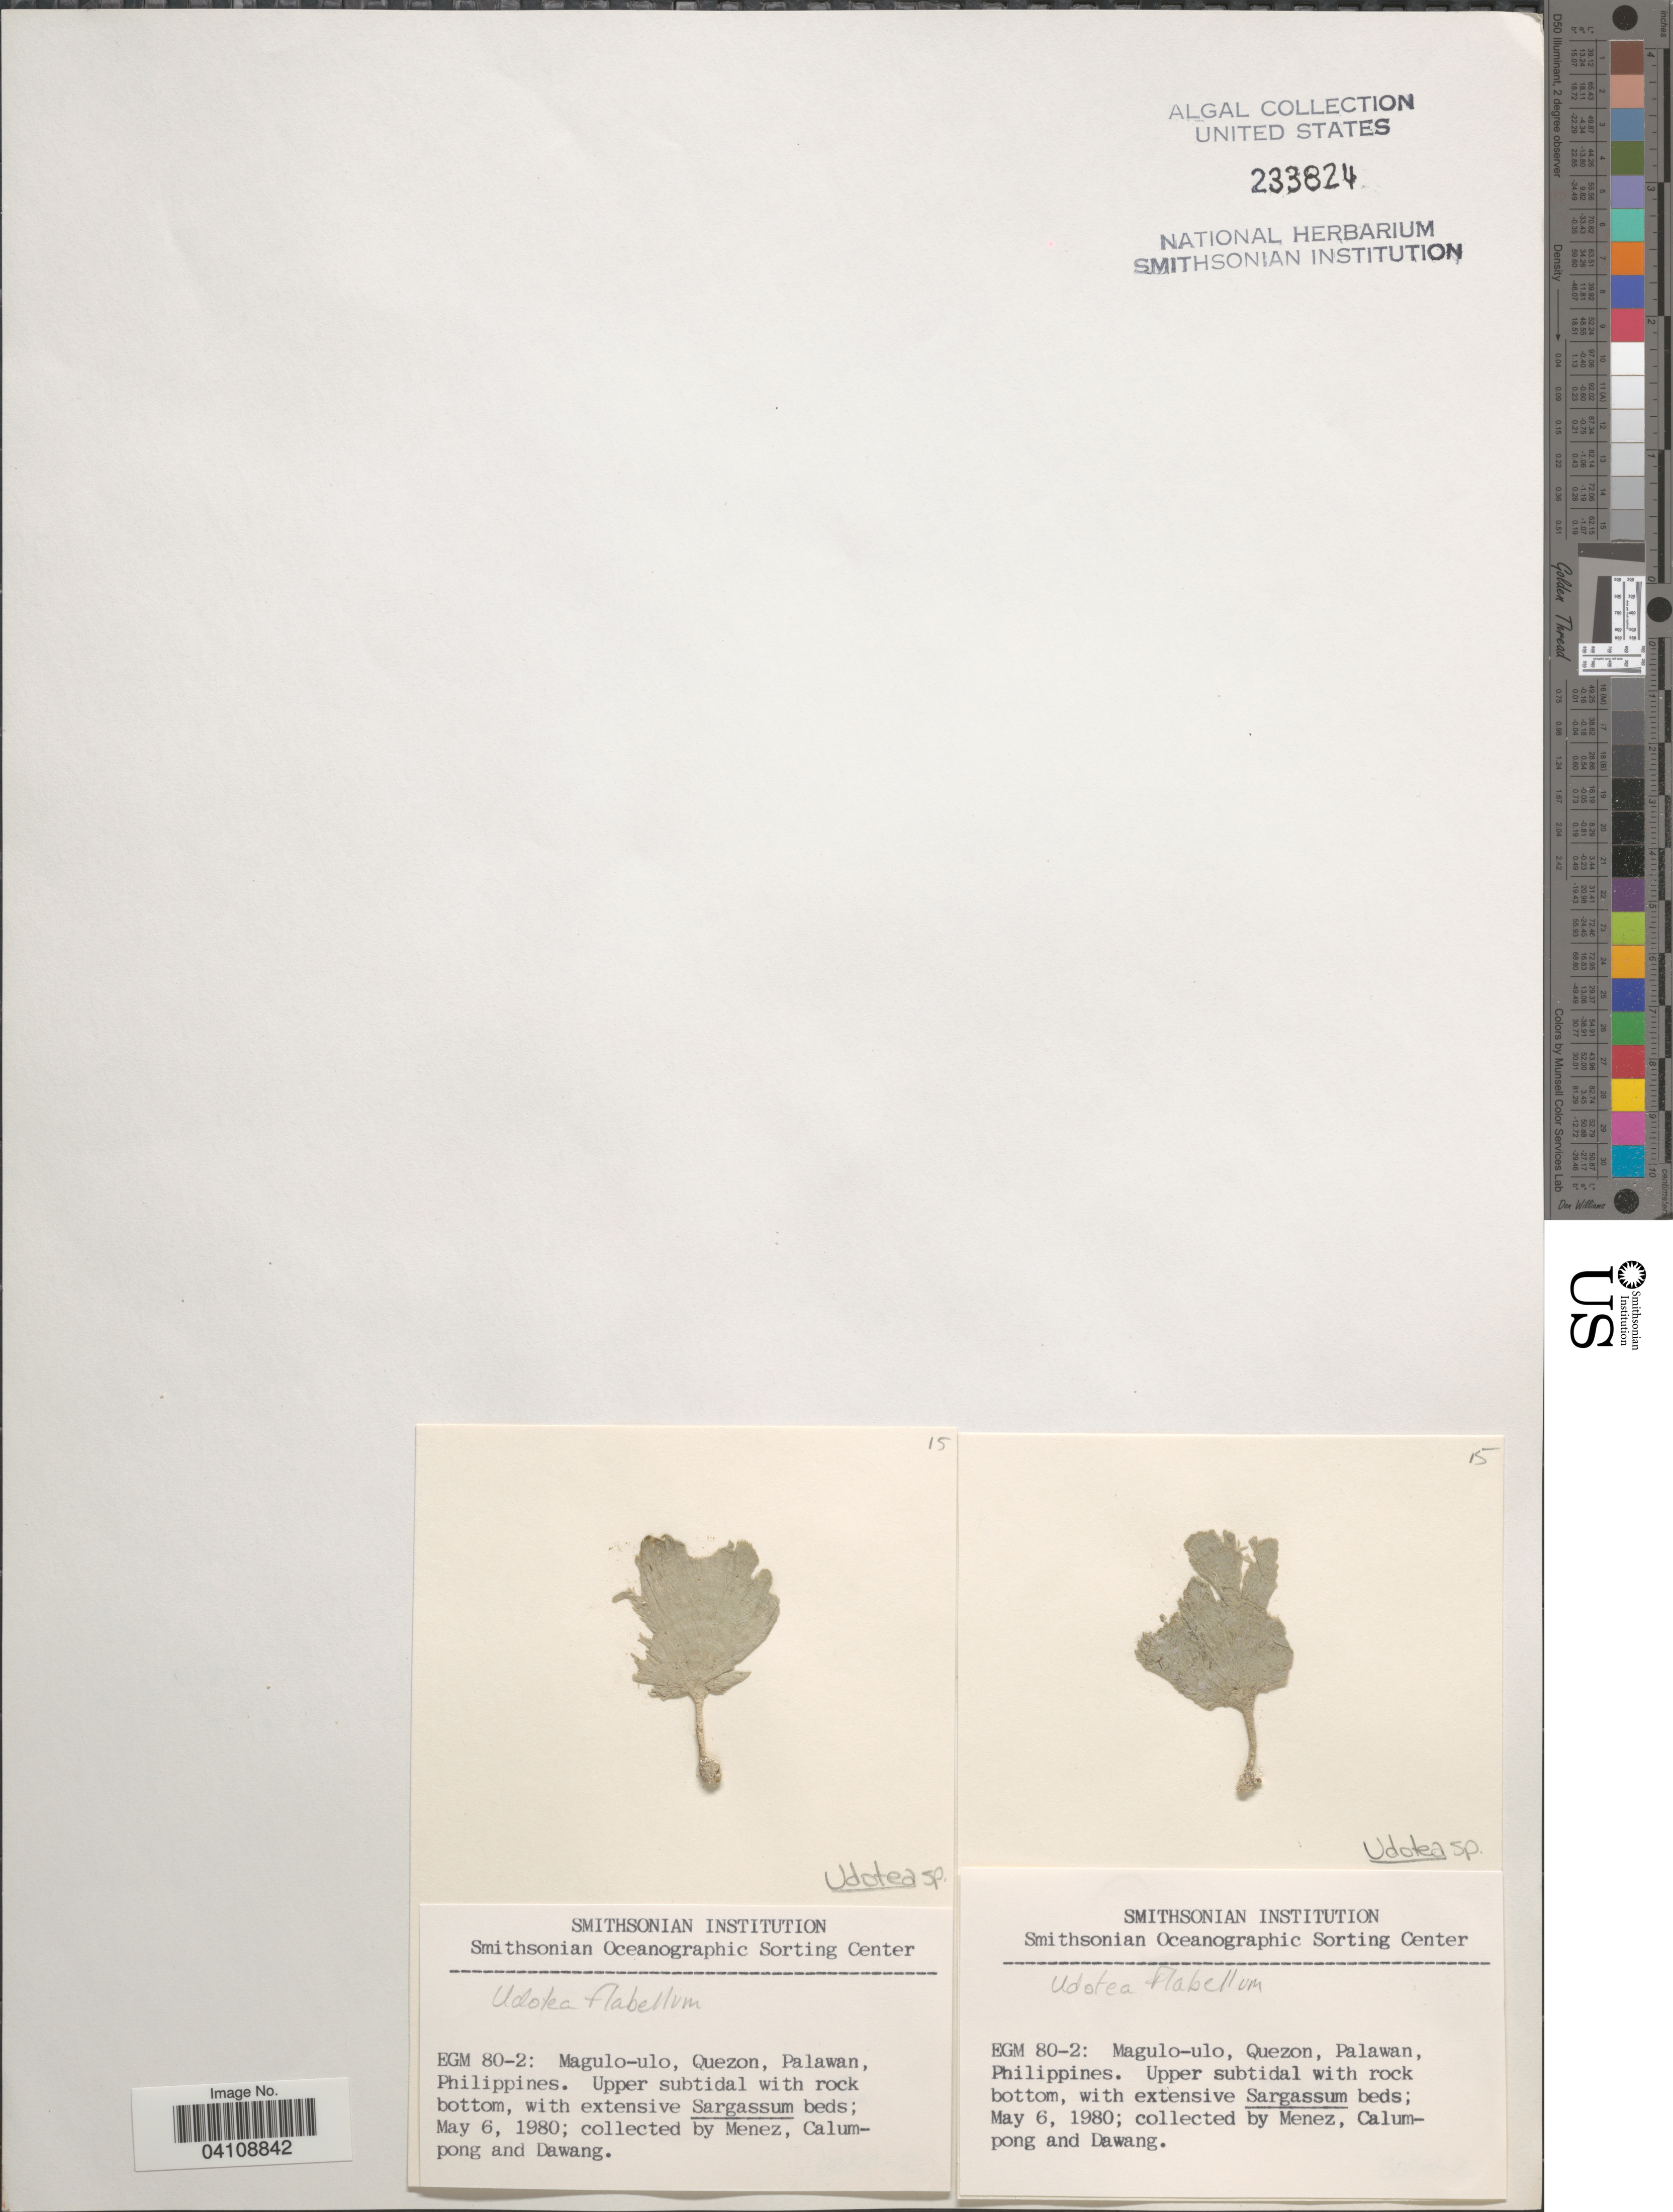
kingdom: Plantae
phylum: Chlorophyta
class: Ulvophyceae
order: Bryopsidales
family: Udoteaceae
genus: Udotea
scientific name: Udotea flabellum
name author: (J. Ellis & Sol.) M. Howe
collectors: Menez, Calumpong & Dawang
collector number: EGM80-2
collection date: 1980-05-06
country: Philippines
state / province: Mimaropa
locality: Magulo-ulo, Quezon, Palawan.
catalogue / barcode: US 233824